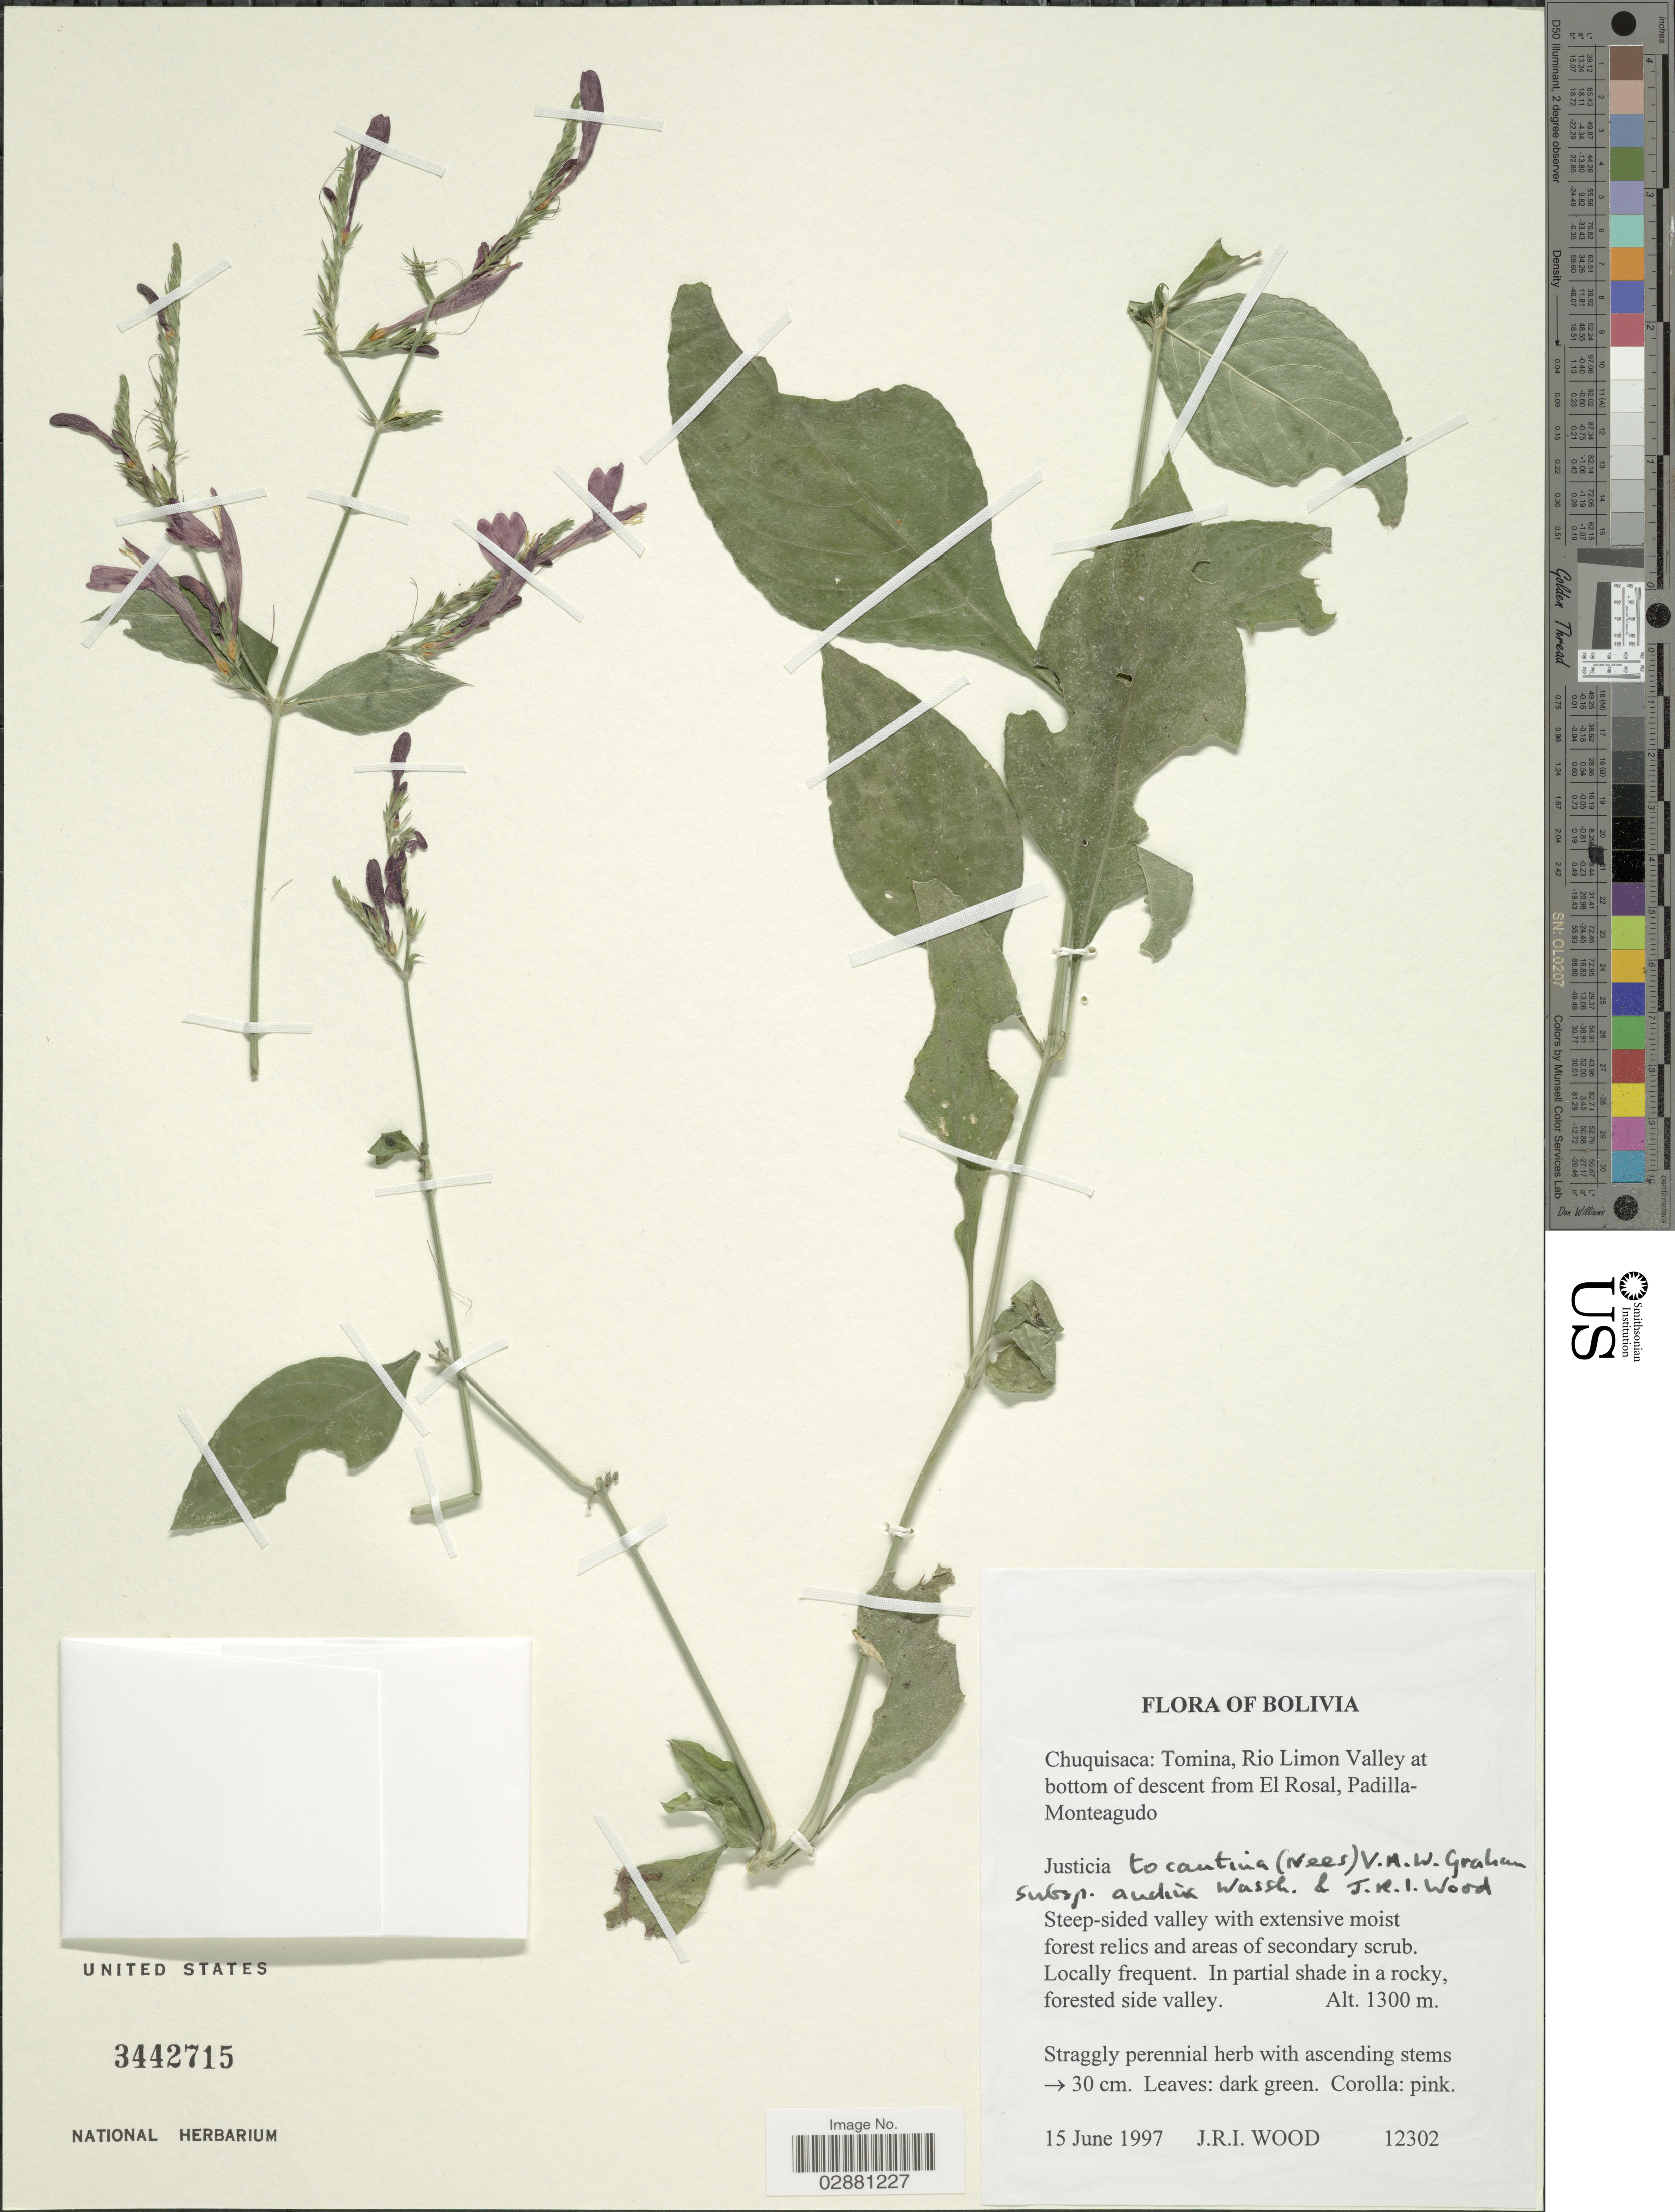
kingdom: Plantae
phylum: Tracheophyta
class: Magnoliopsida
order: Lamiales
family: Acanthaceae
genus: Justicia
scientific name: Justicia tocantina subsp. andina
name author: Wassh. & J.R.I. Wood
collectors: J. R. I. Wood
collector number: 12302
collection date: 1997-06-15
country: Bolivia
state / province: Chuquisaca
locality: Tomina, Rio Limon Valley at bottom of descent from El Rosal, Padilla-Monteagudo.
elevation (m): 1300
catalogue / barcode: US 3442715